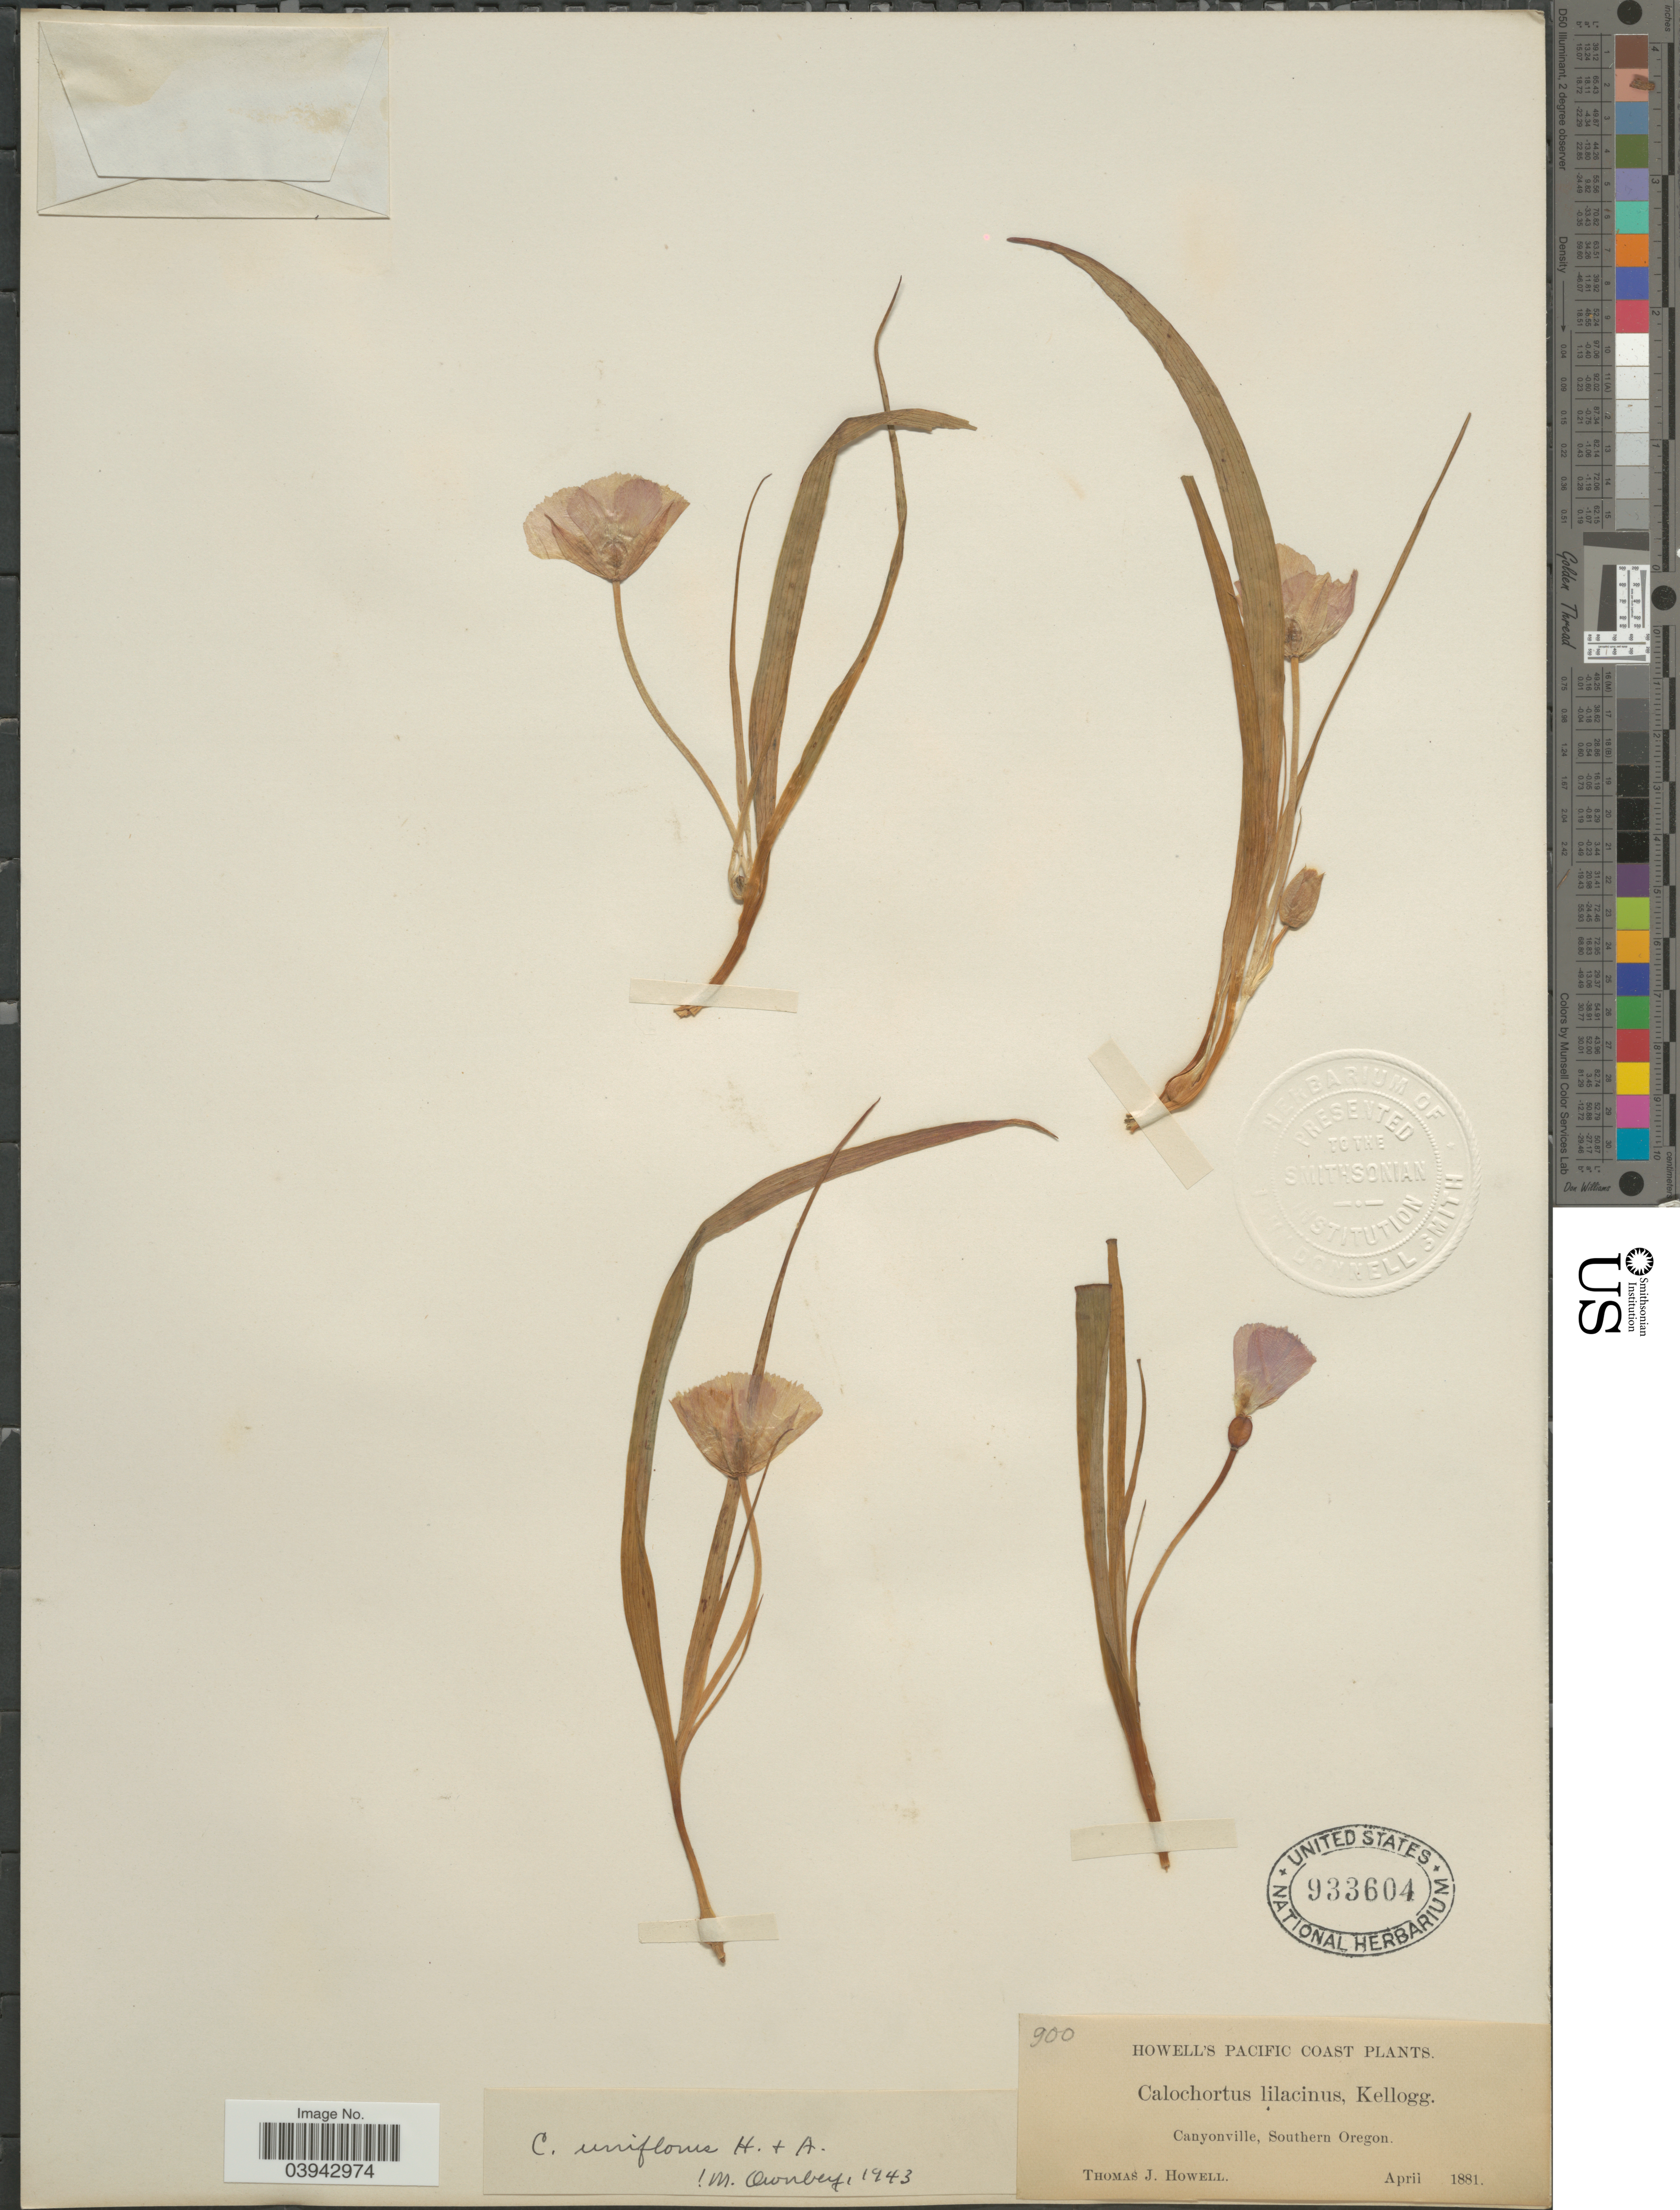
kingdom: Plantae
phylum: Tracheophyta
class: Liliopsida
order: Liliales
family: Liliaceae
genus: Calochortus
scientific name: Calochortus uniflorus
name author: Hook. & Arn.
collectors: T. J. Howell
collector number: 900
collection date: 1881-04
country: United States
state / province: Oregon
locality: Pacific Coast. Canyonville, Southern Oregon.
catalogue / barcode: US 933604